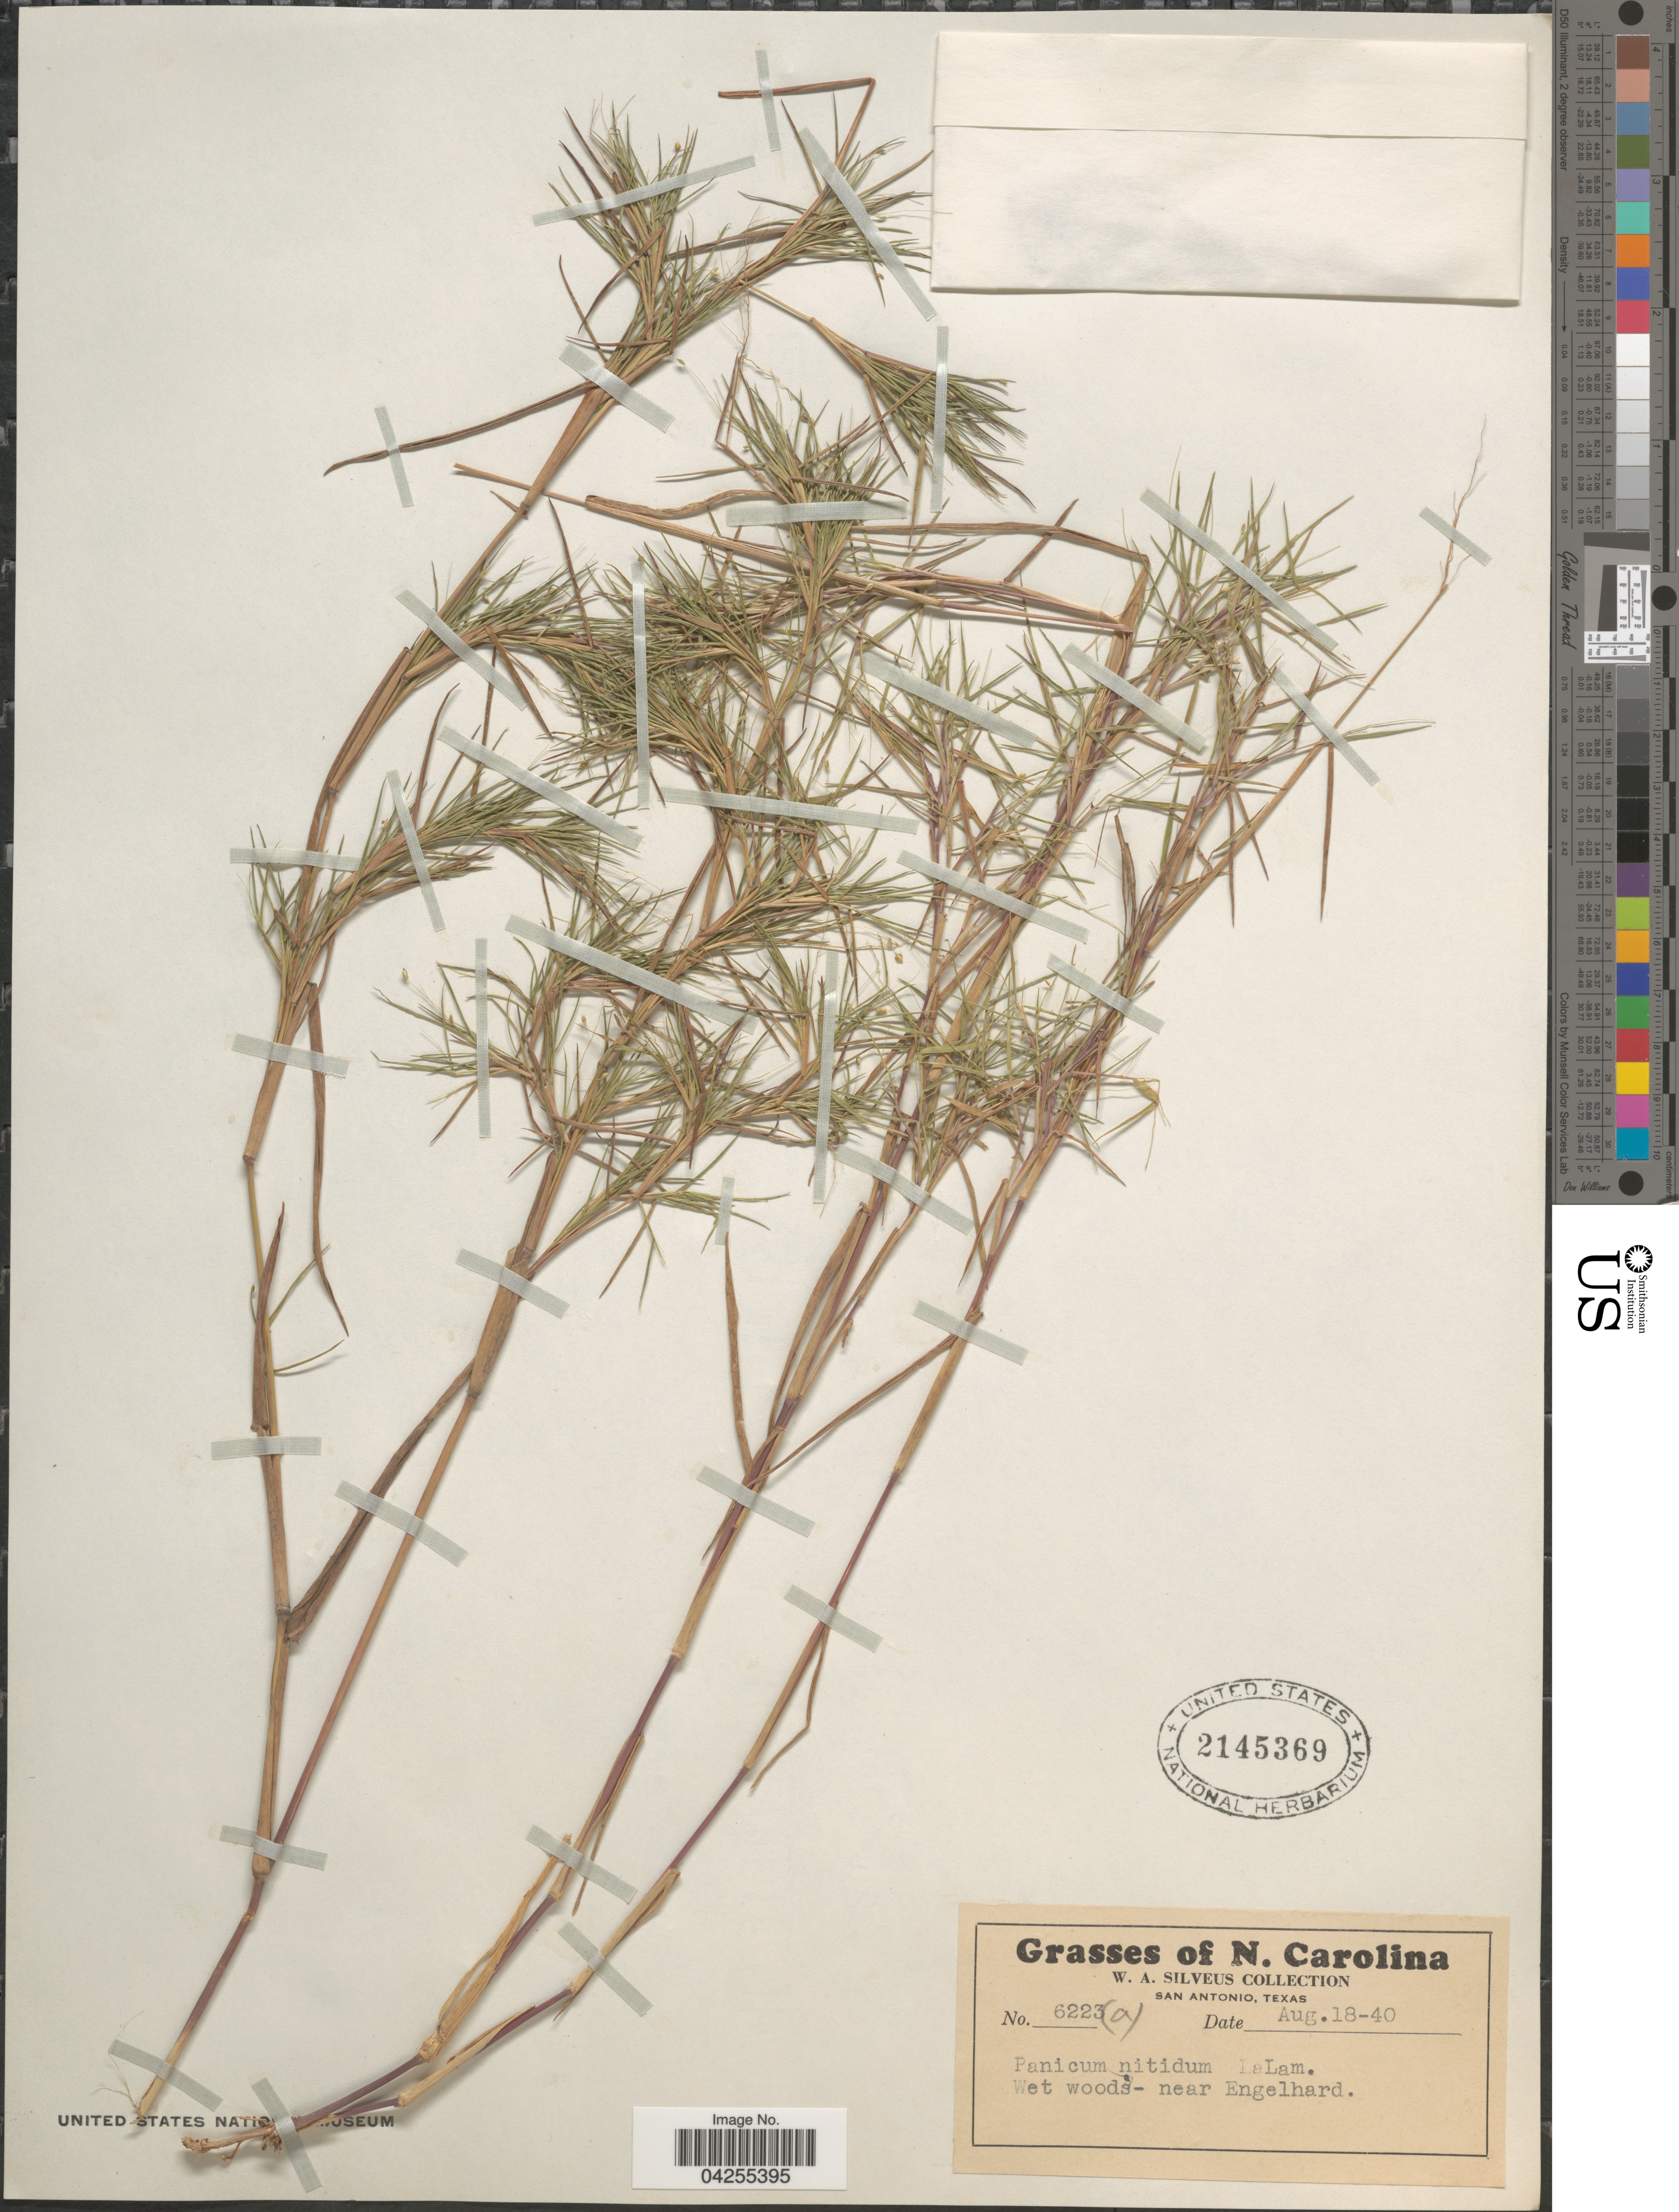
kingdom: Plantae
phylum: Tracheophyta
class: Liliopsida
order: Poales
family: Poaceae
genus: Dichanthelium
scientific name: Dichanthelium dichotomum var. dichotomum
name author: (L.) Gould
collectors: W. Silveus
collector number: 6223(a)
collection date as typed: Transcribed d/m/y: 18/8/40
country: United States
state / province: North Carolina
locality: Wet woods - near Engelhard.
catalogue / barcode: US 2145369